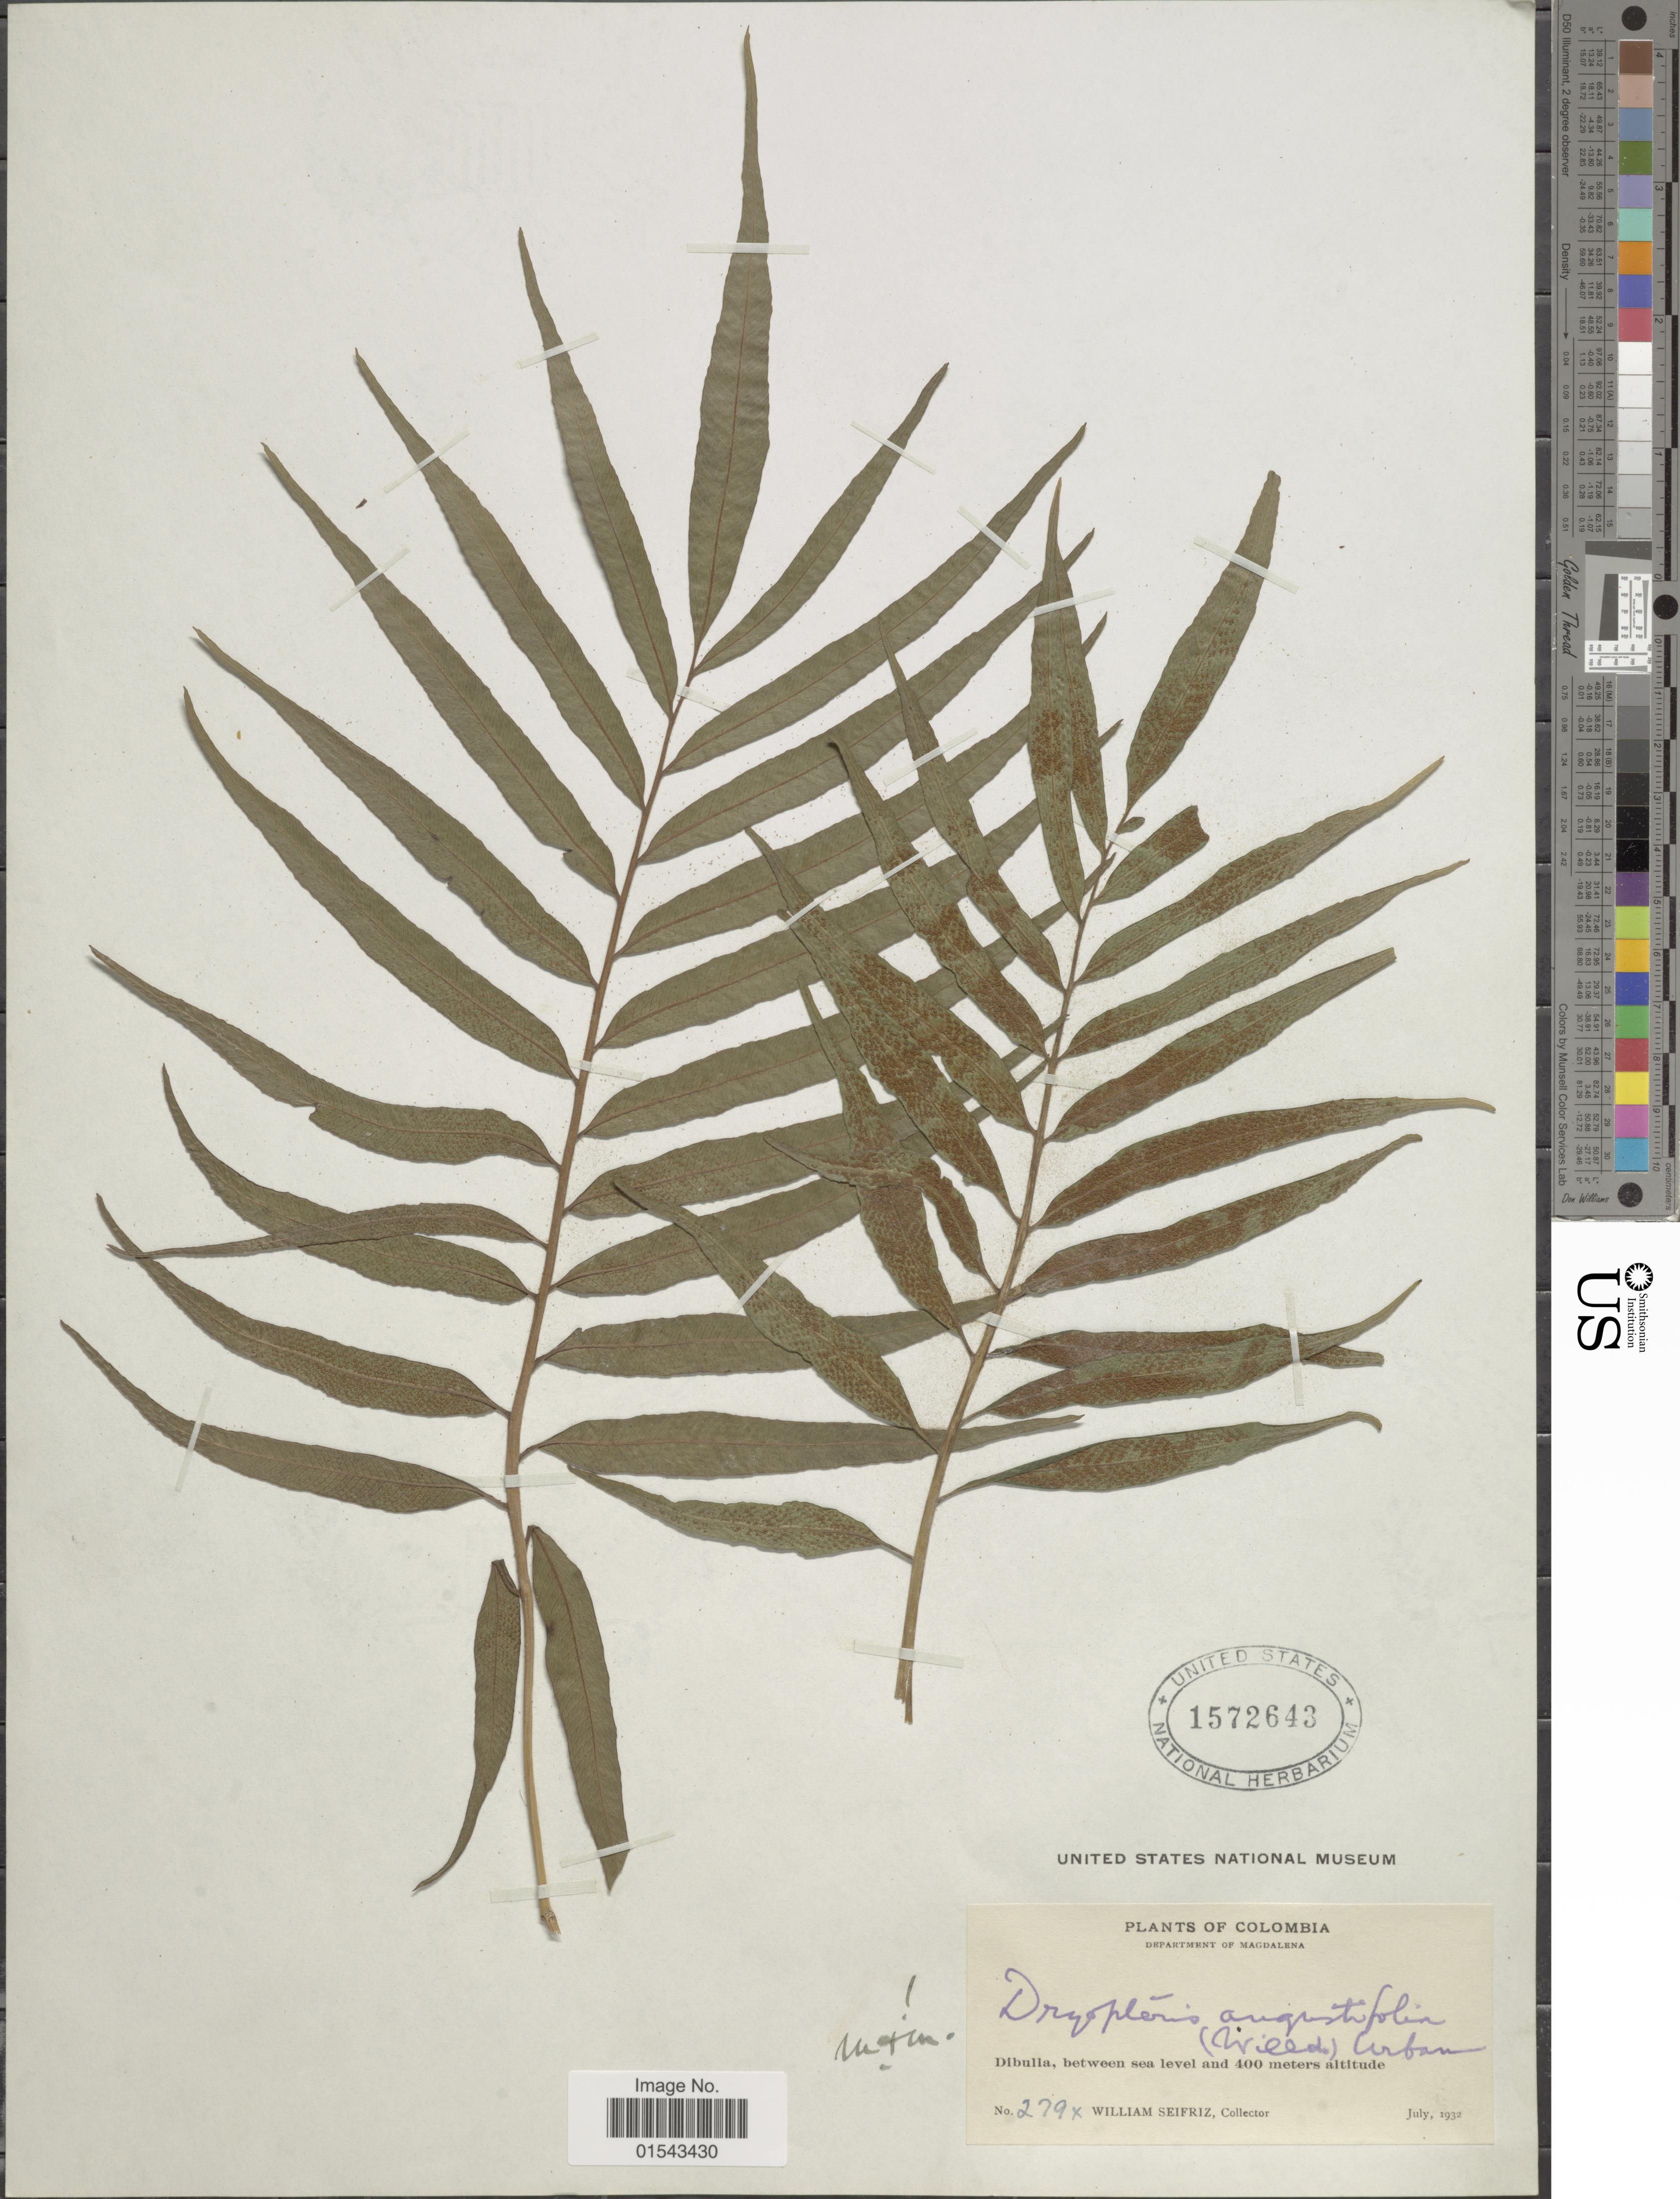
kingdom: Plantae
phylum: Tracheophyta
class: Polypodiopsida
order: Polypodiales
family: Thelypteridaceae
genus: Meniscium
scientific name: Meniscium angustifolium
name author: Willd.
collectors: W. Seifriz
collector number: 279x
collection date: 1932-07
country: Colombia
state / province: Magdalena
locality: Dibulla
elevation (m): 0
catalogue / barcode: US 1572643